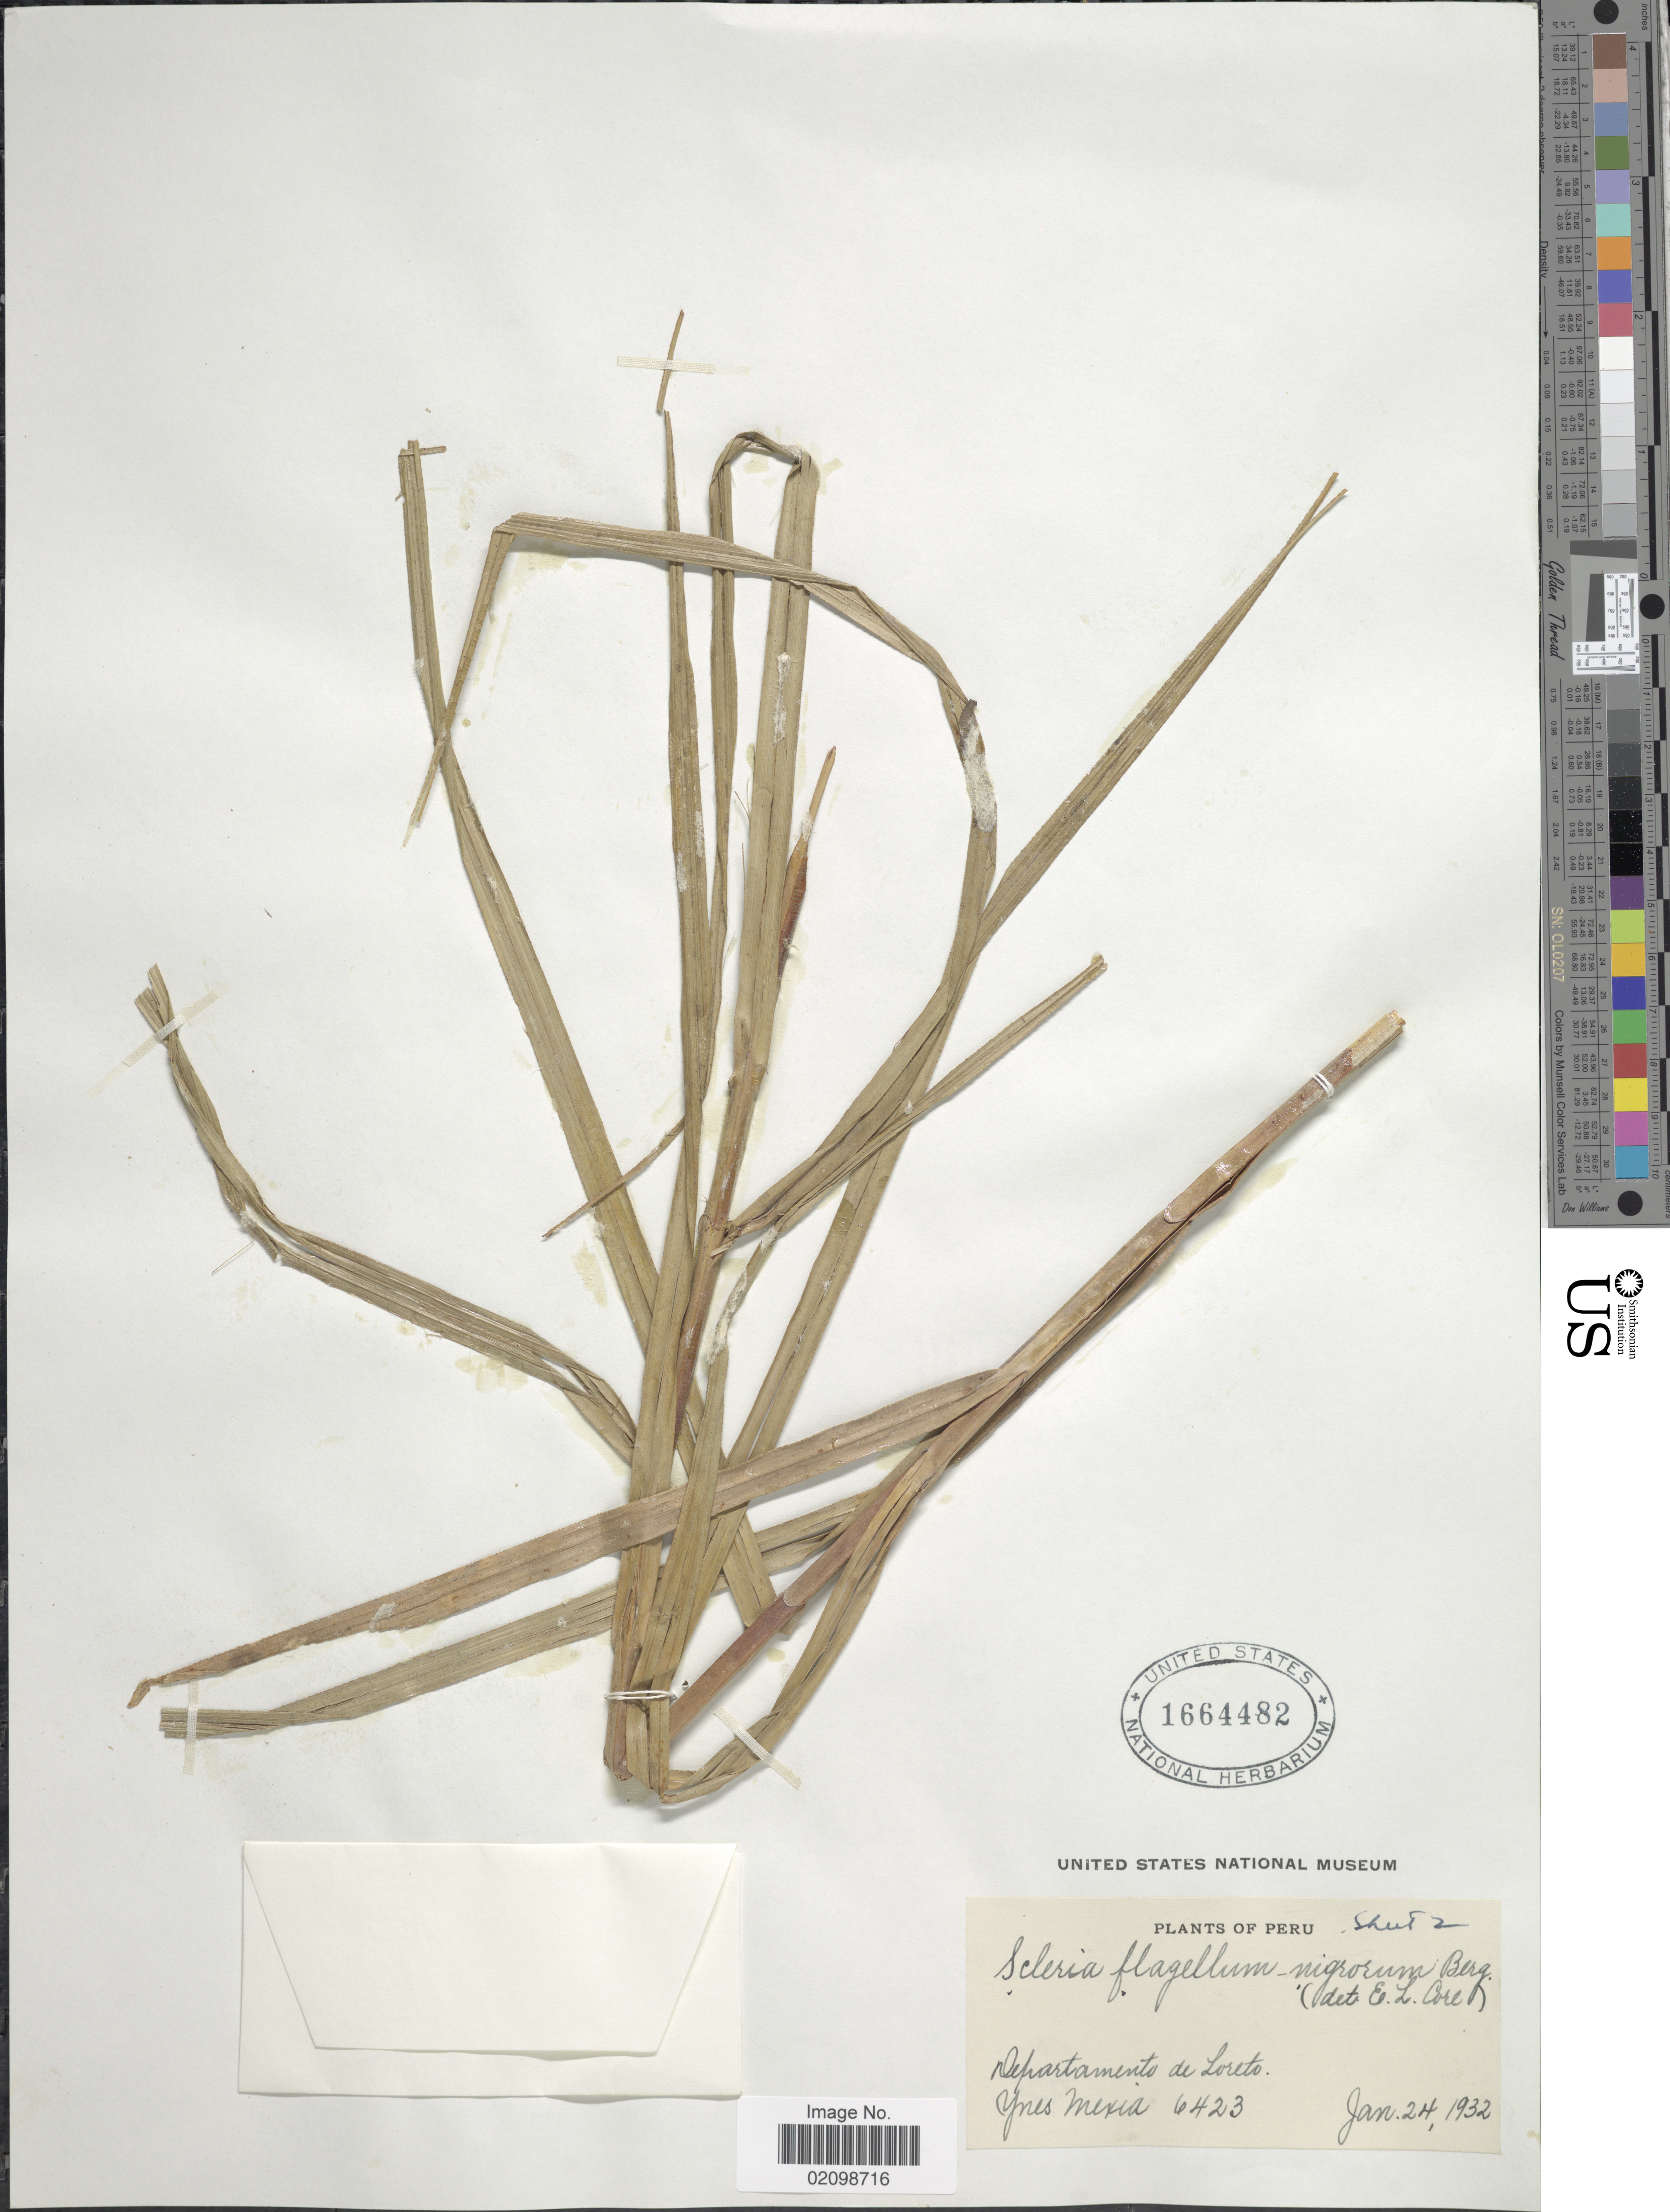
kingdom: Plantae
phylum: Tracheophyta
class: Liliopsida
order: Poales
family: Cyperaceae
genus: Scleria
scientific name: Scleria flagellum-nigrorum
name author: P.J. Bergius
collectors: Y. Mexia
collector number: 6423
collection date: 1932-01-24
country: Peru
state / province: Loreto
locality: Departamento de Loreto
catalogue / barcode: US 1664482